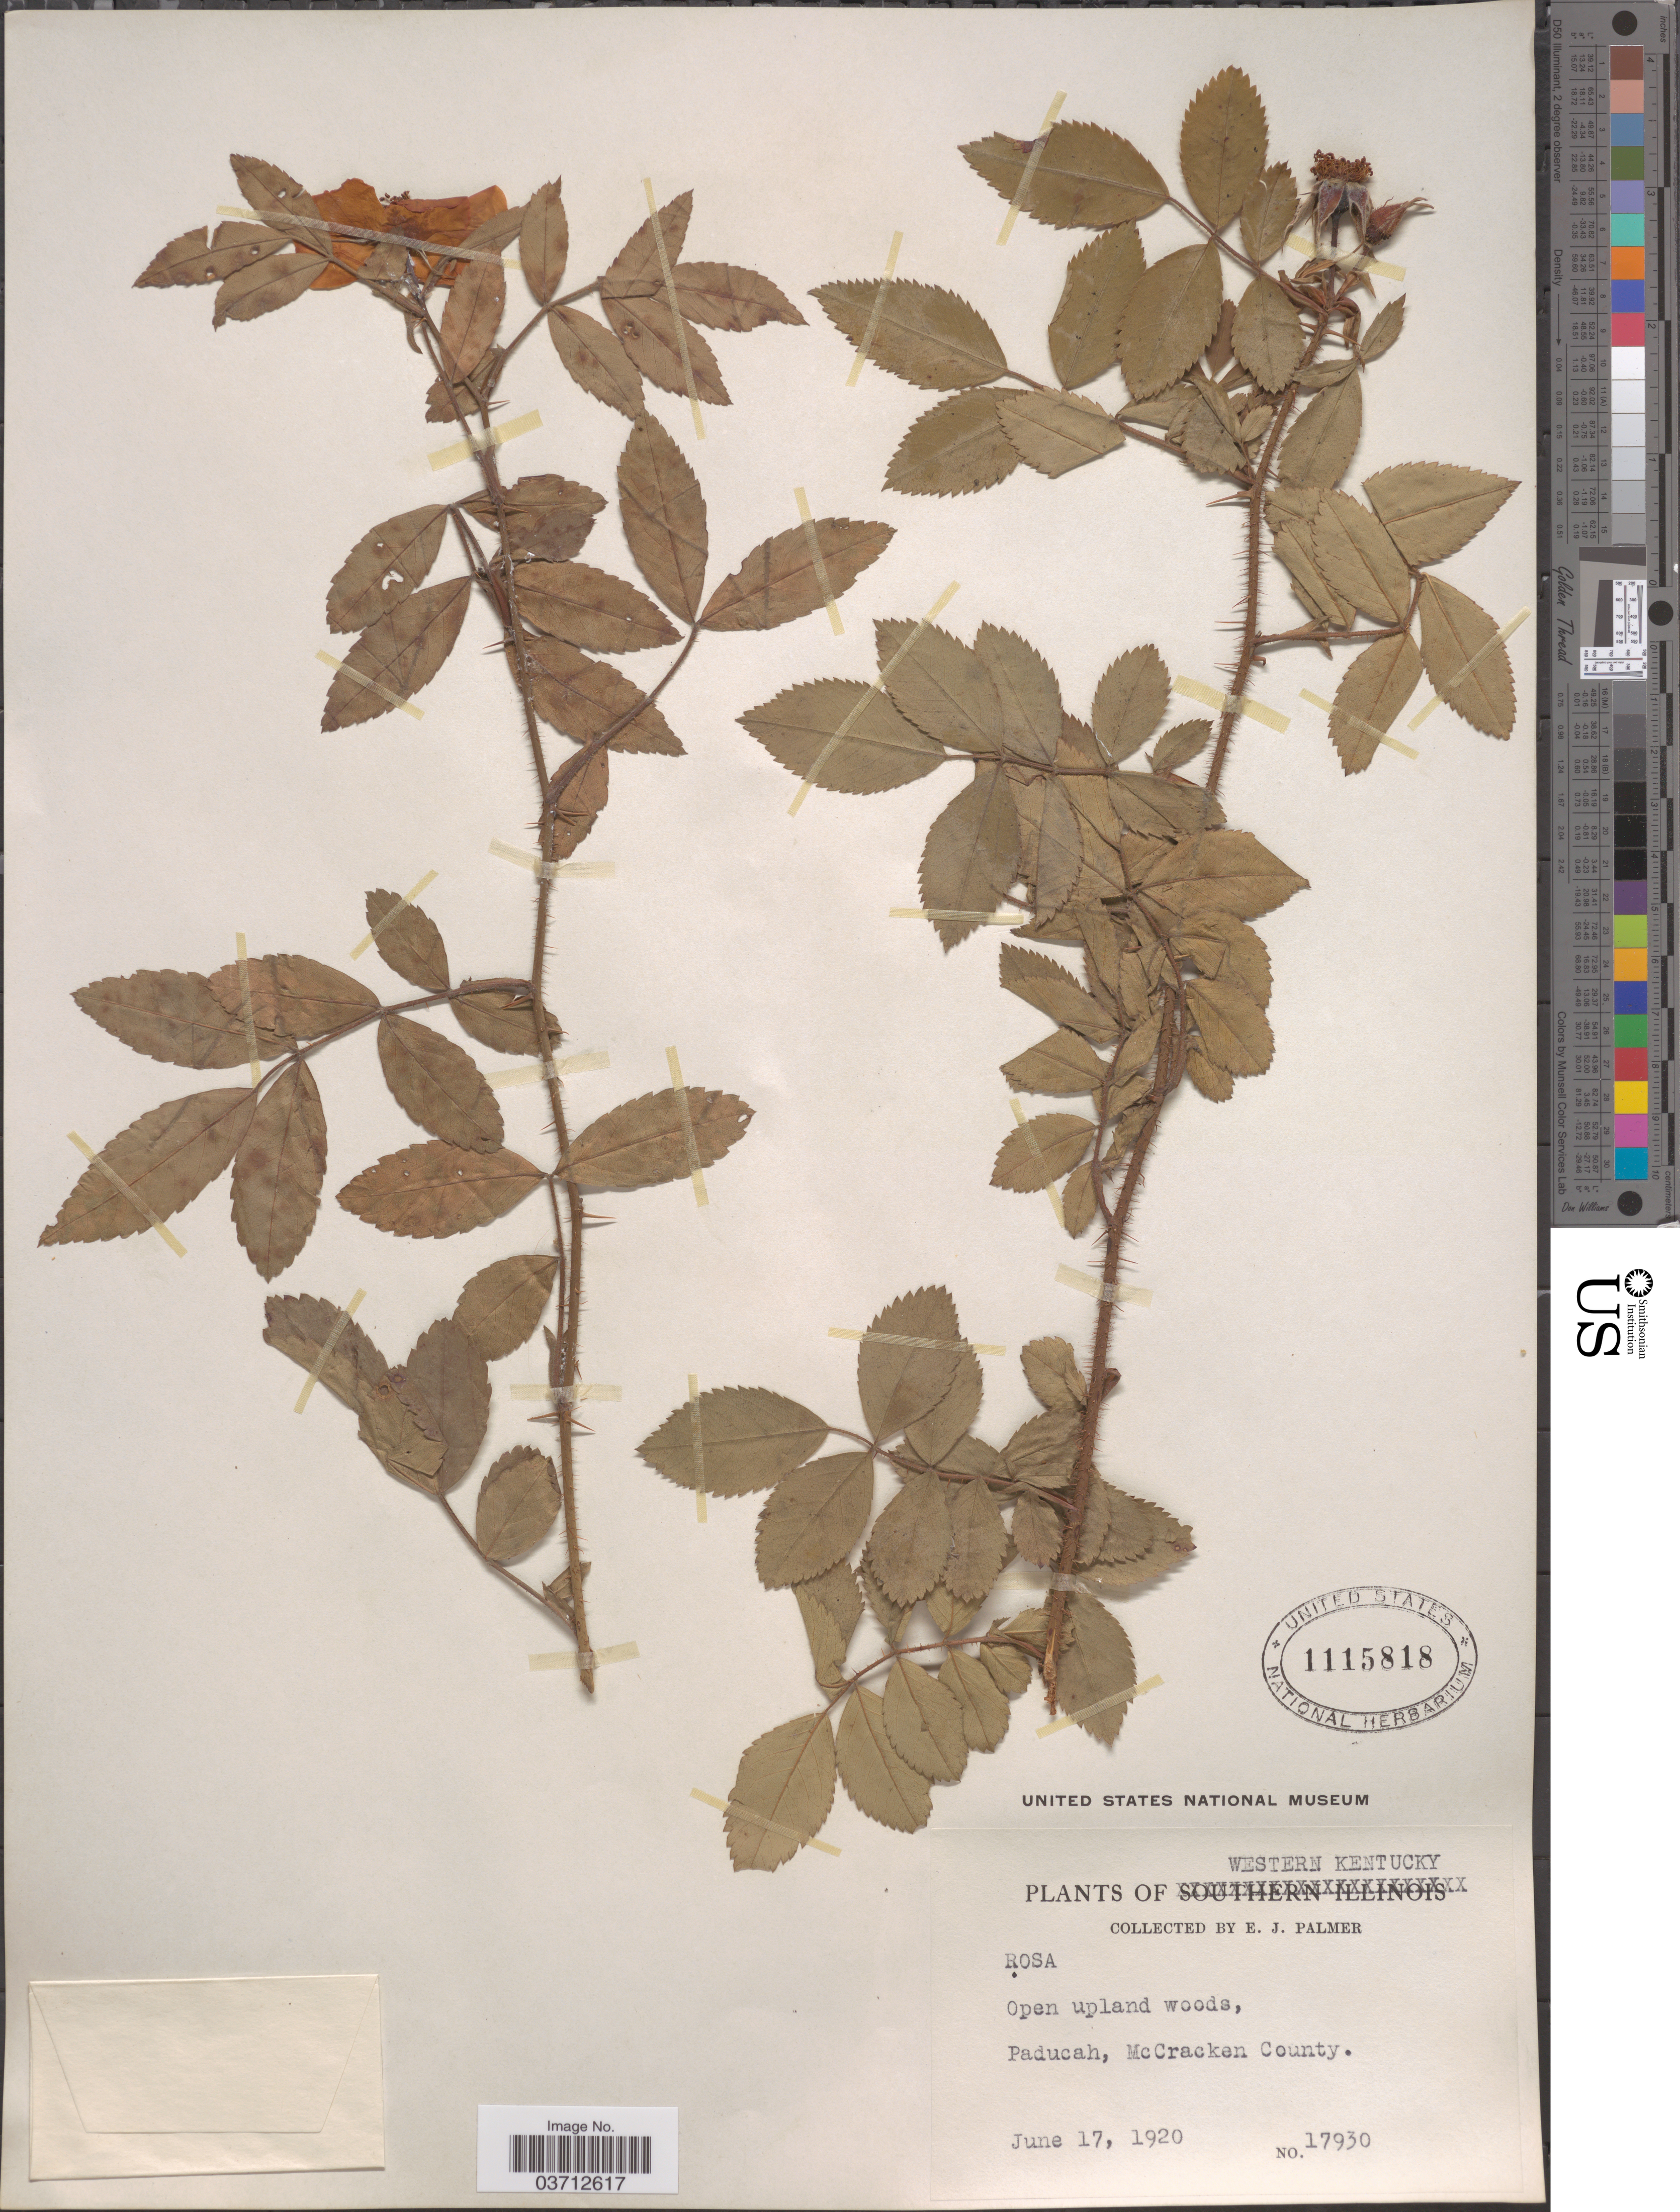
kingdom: Plantae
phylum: Tracheophyta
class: Magnoliopsida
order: Rosales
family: Rosaceae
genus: Rosa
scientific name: Rosa sp.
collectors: E. J. Palmer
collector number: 17930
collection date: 1920-06-17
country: United States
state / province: Kentucky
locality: Western Kentucky. Paducah, McCracken County.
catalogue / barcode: US 1115818